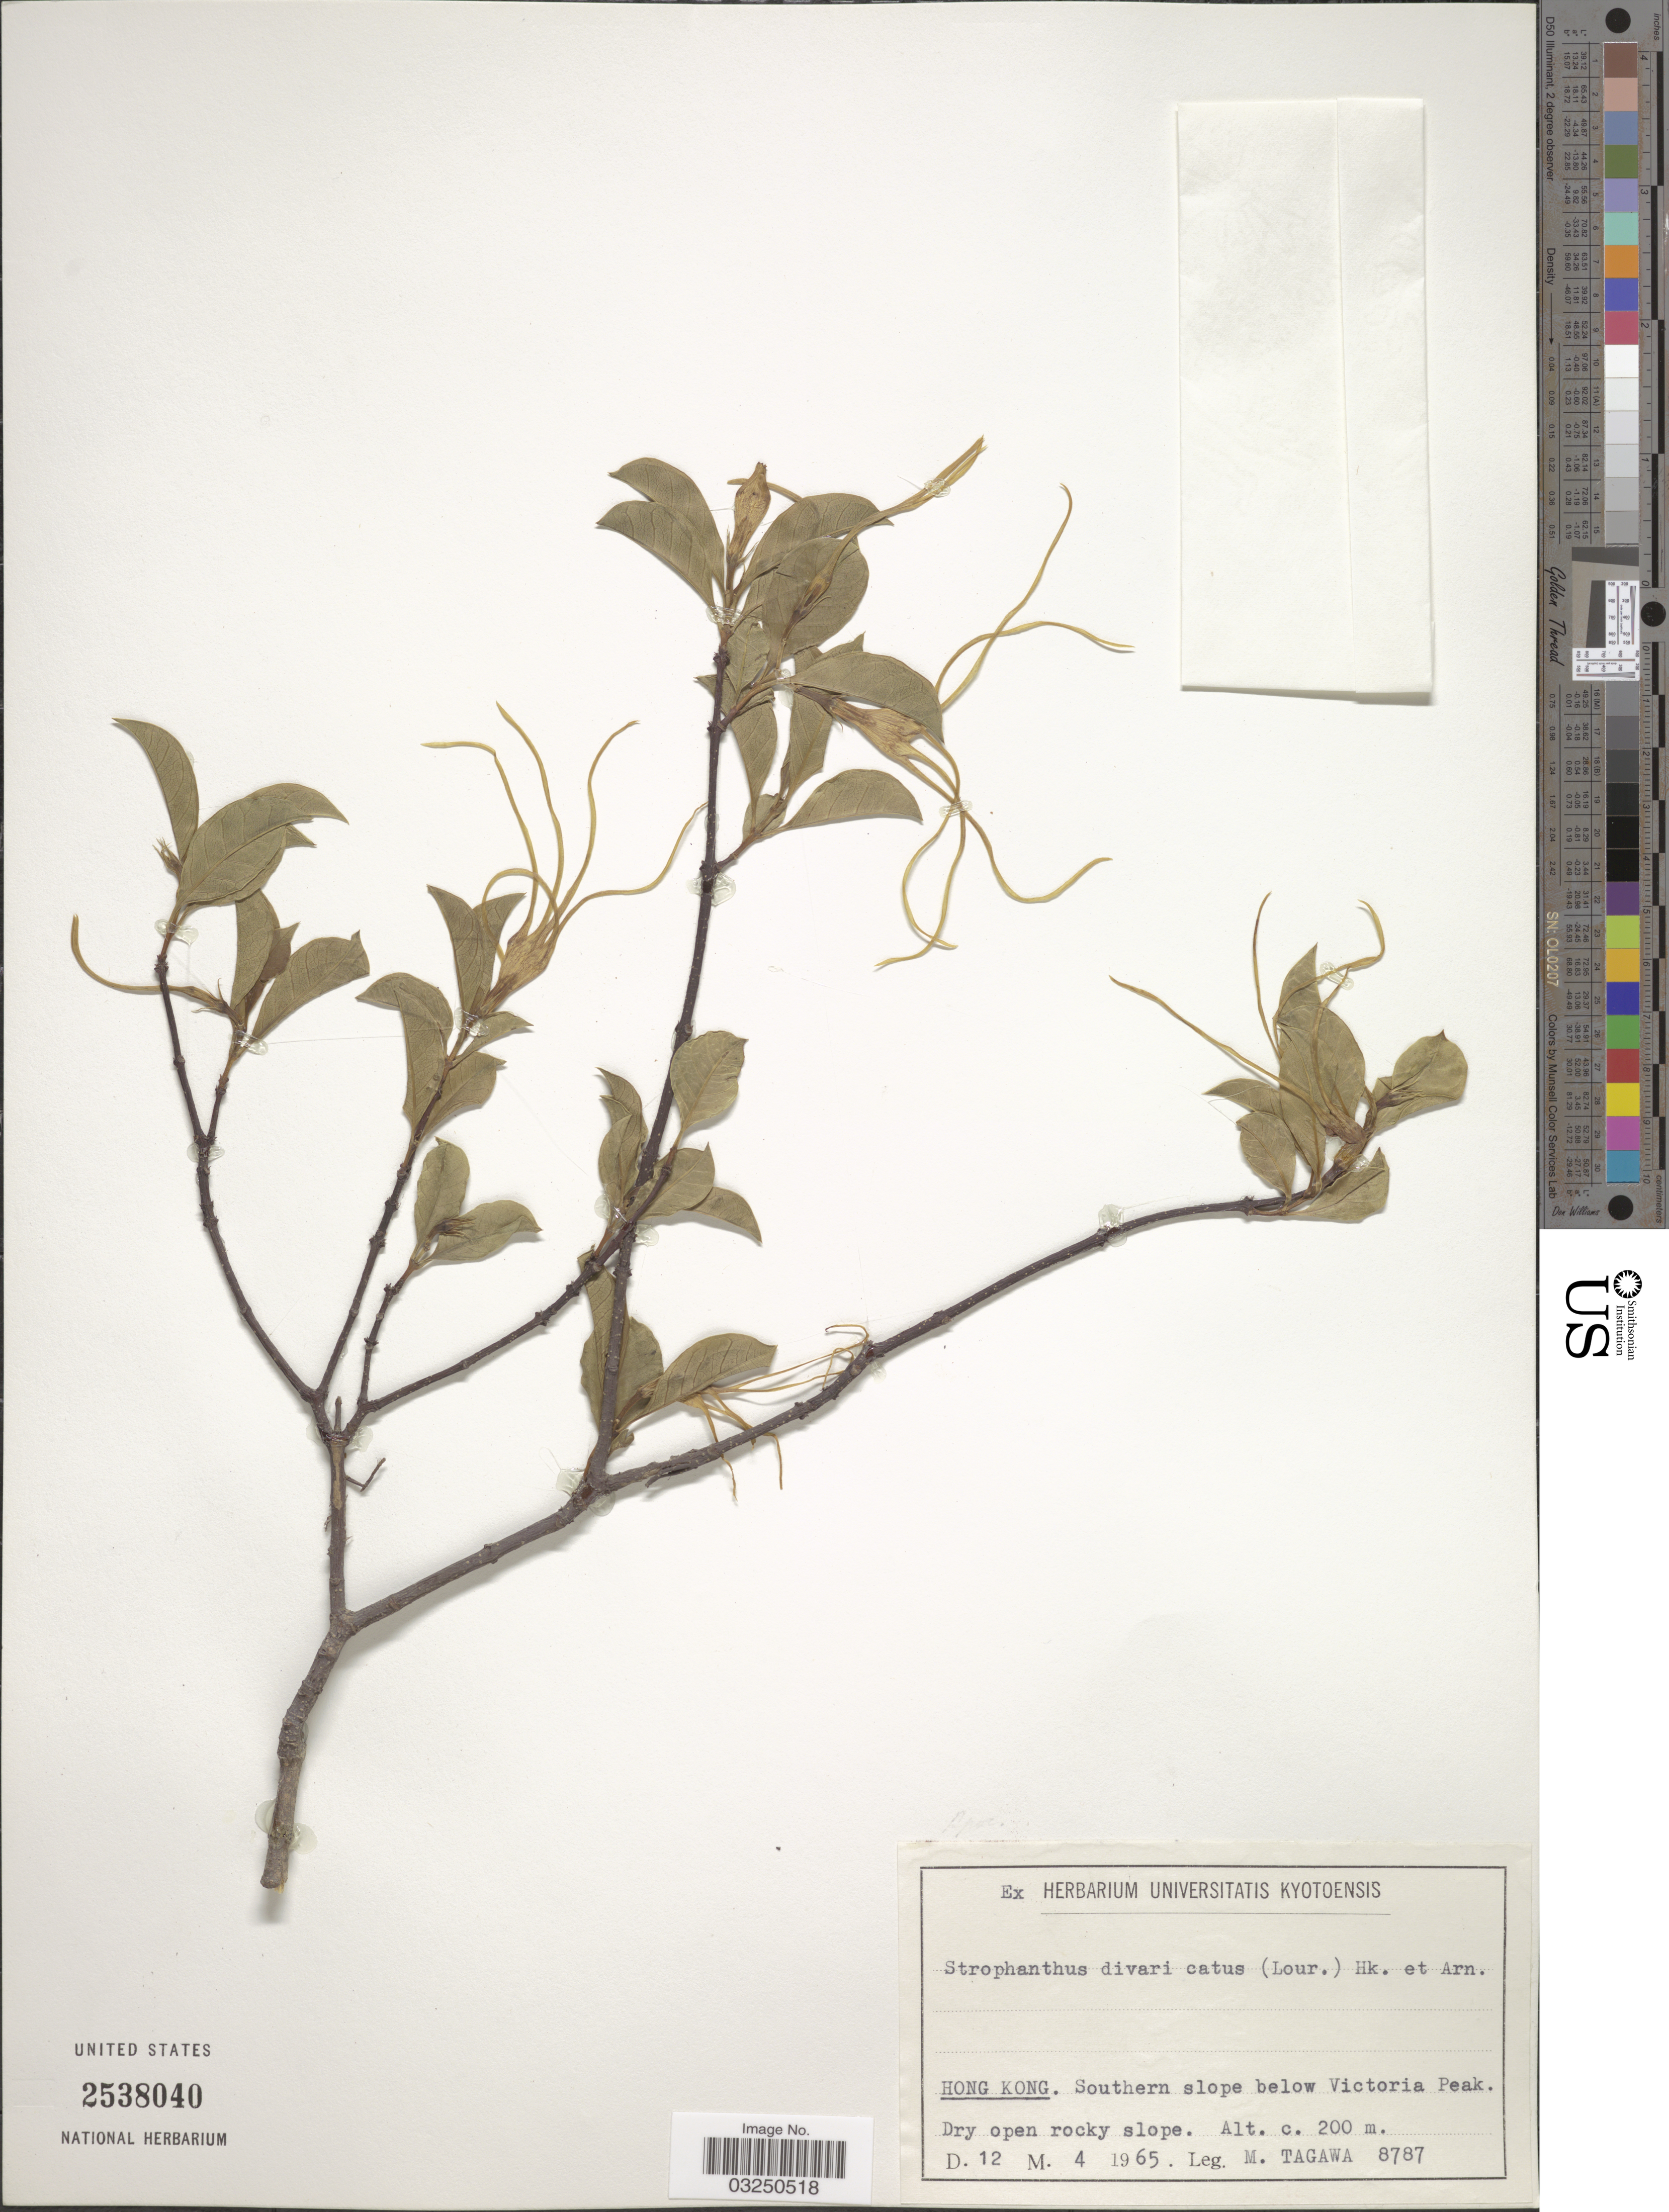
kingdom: Plantae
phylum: Tracheophyta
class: Magnoliopsida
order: Gentianales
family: Apocynaceae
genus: Strophanthus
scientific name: Strophanthus divaricatus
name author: (Lour.) Hook. & Arn.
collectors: M. Tagawa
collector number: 8787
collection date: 1965-04-12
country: China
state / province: Hong Kong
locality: Southern slope below Victoria Peak.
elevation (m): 200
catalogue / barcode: US 2538040